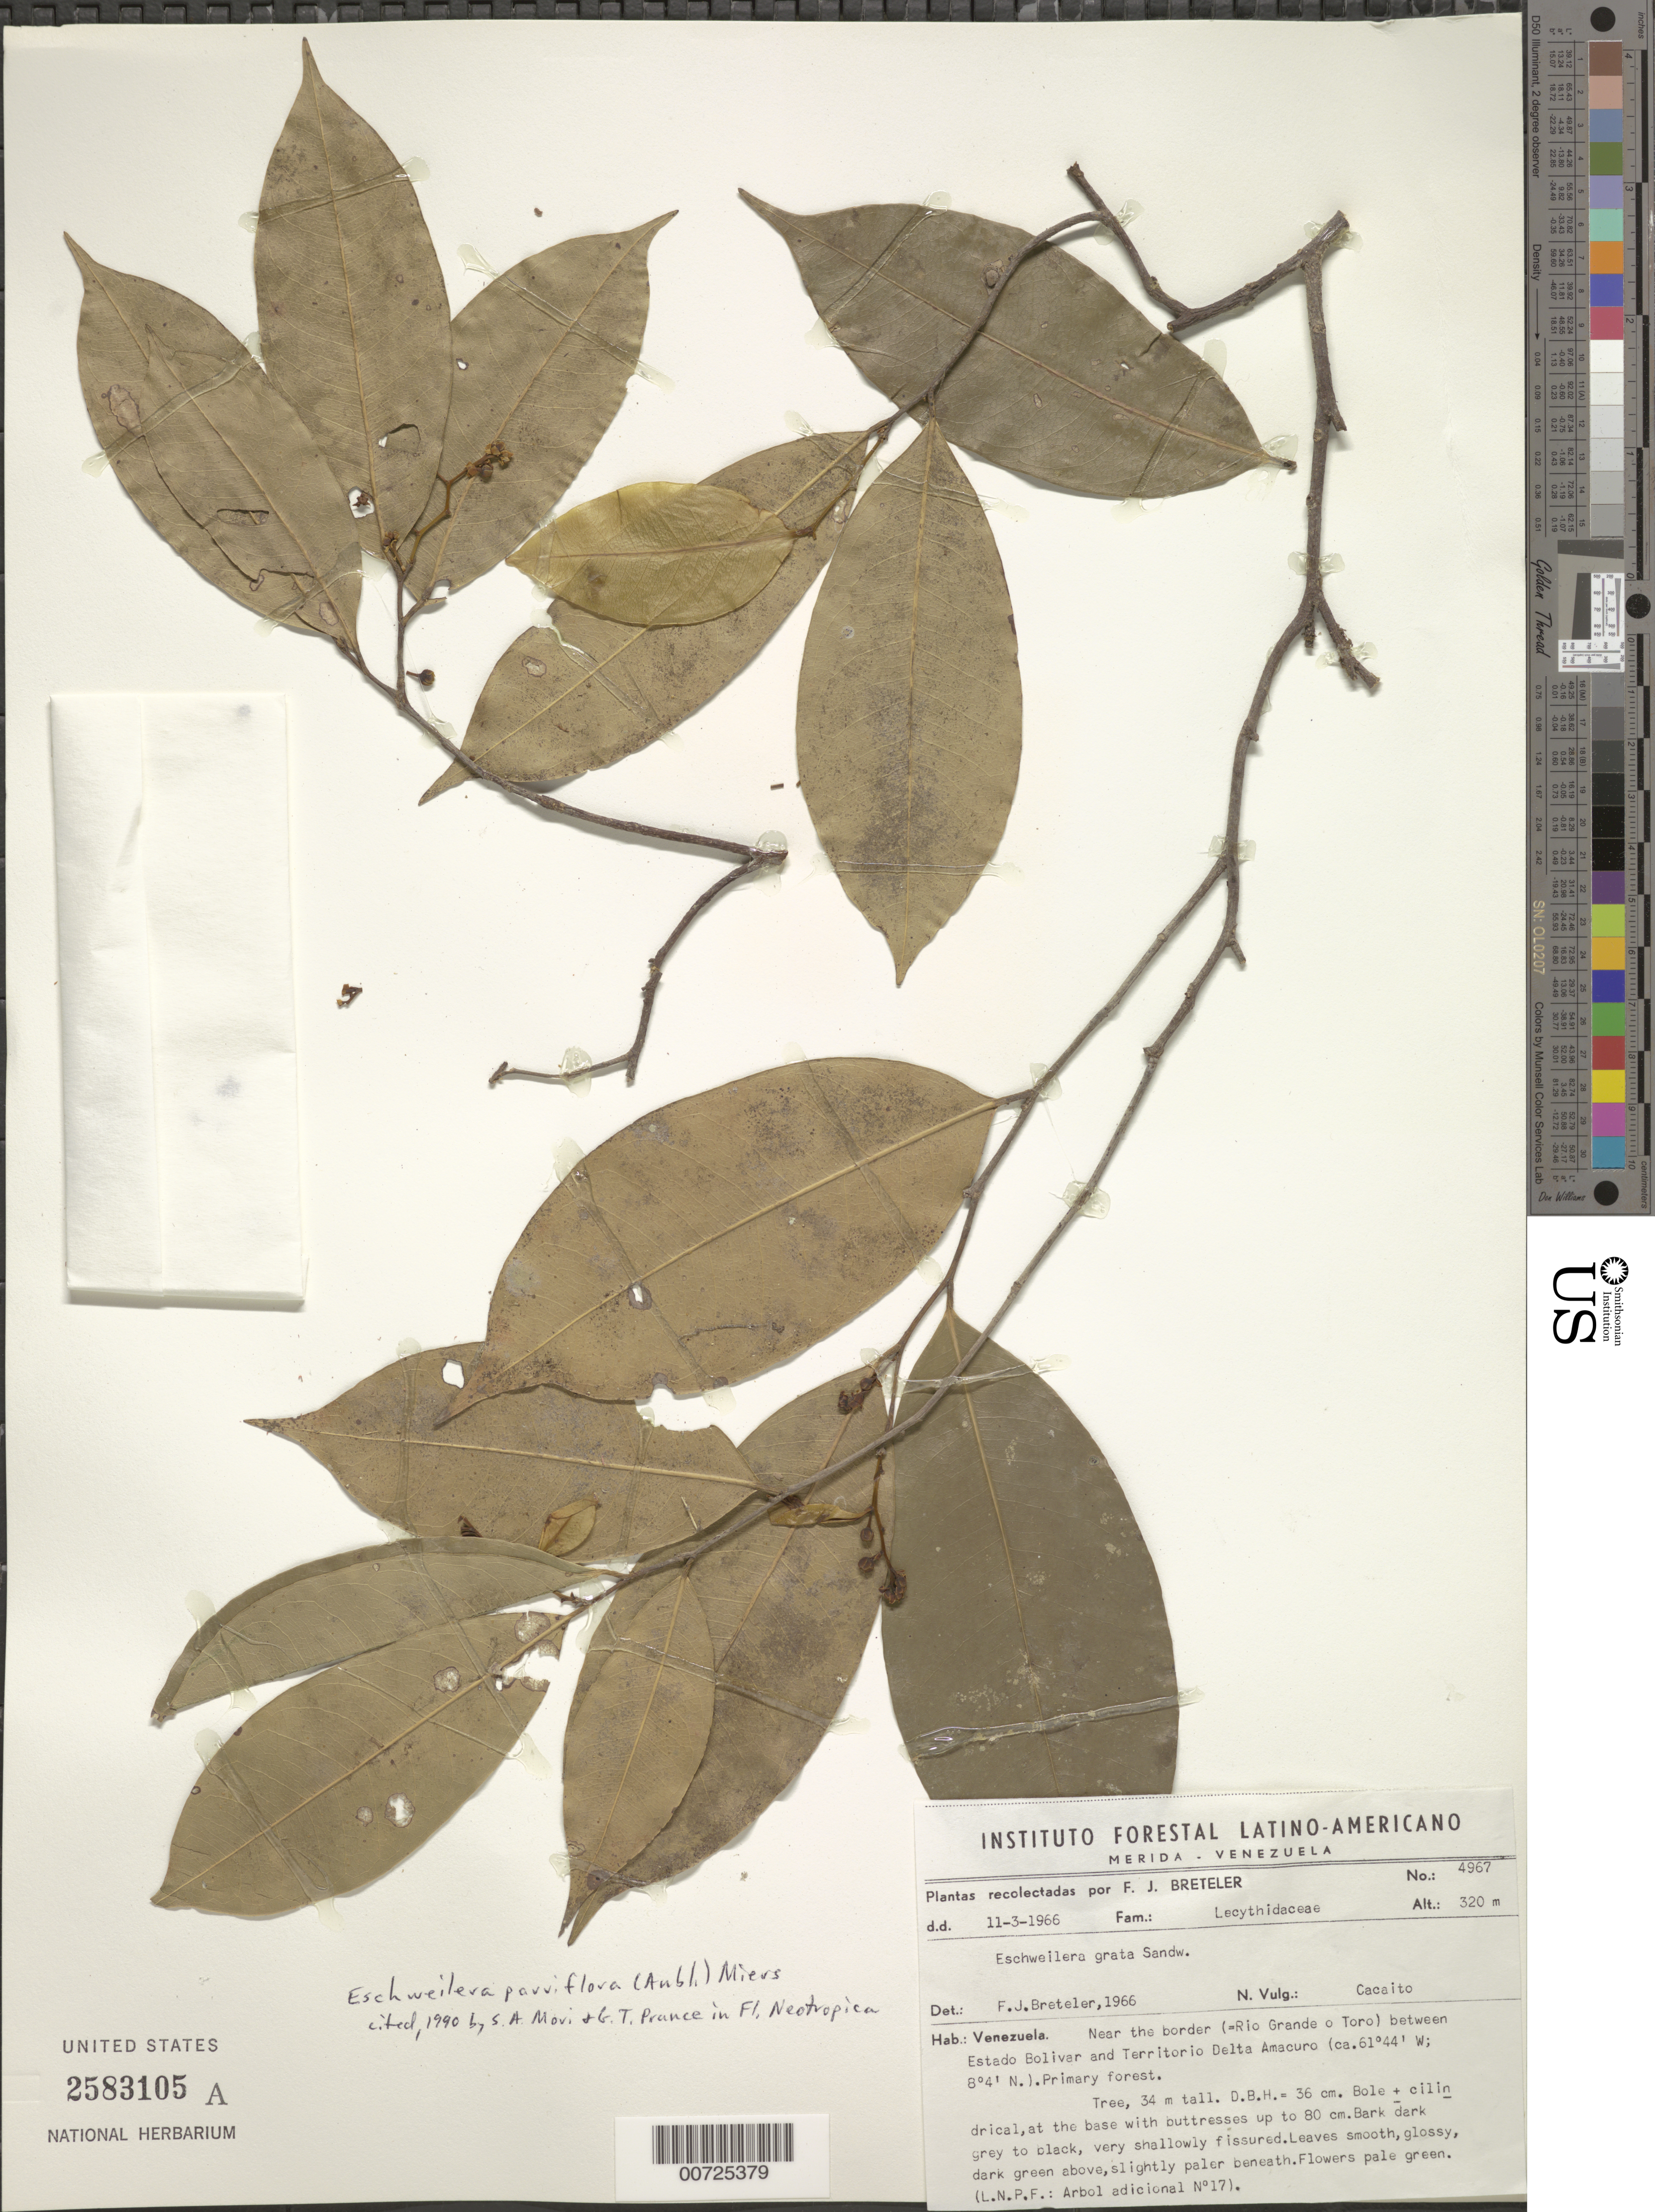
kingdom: Plantae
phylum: Tracheophyta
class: Magnoliopsida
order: Ericales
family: Lecythidaceae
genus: Eschweilera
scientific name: Eschweilera parviflora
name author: (Aubl.) Miers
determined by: Mori, Scott A.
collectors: F. J. Breteler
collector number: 4967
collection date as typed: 11-Mar-66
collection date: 1966-03-11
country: Venezuela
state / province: Bolívar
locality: Río Grande o Toro, near border between Estado Bolívar and Territorío Delta Amacuro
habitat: Primary forest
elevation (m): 320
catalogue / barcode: US 2583105A